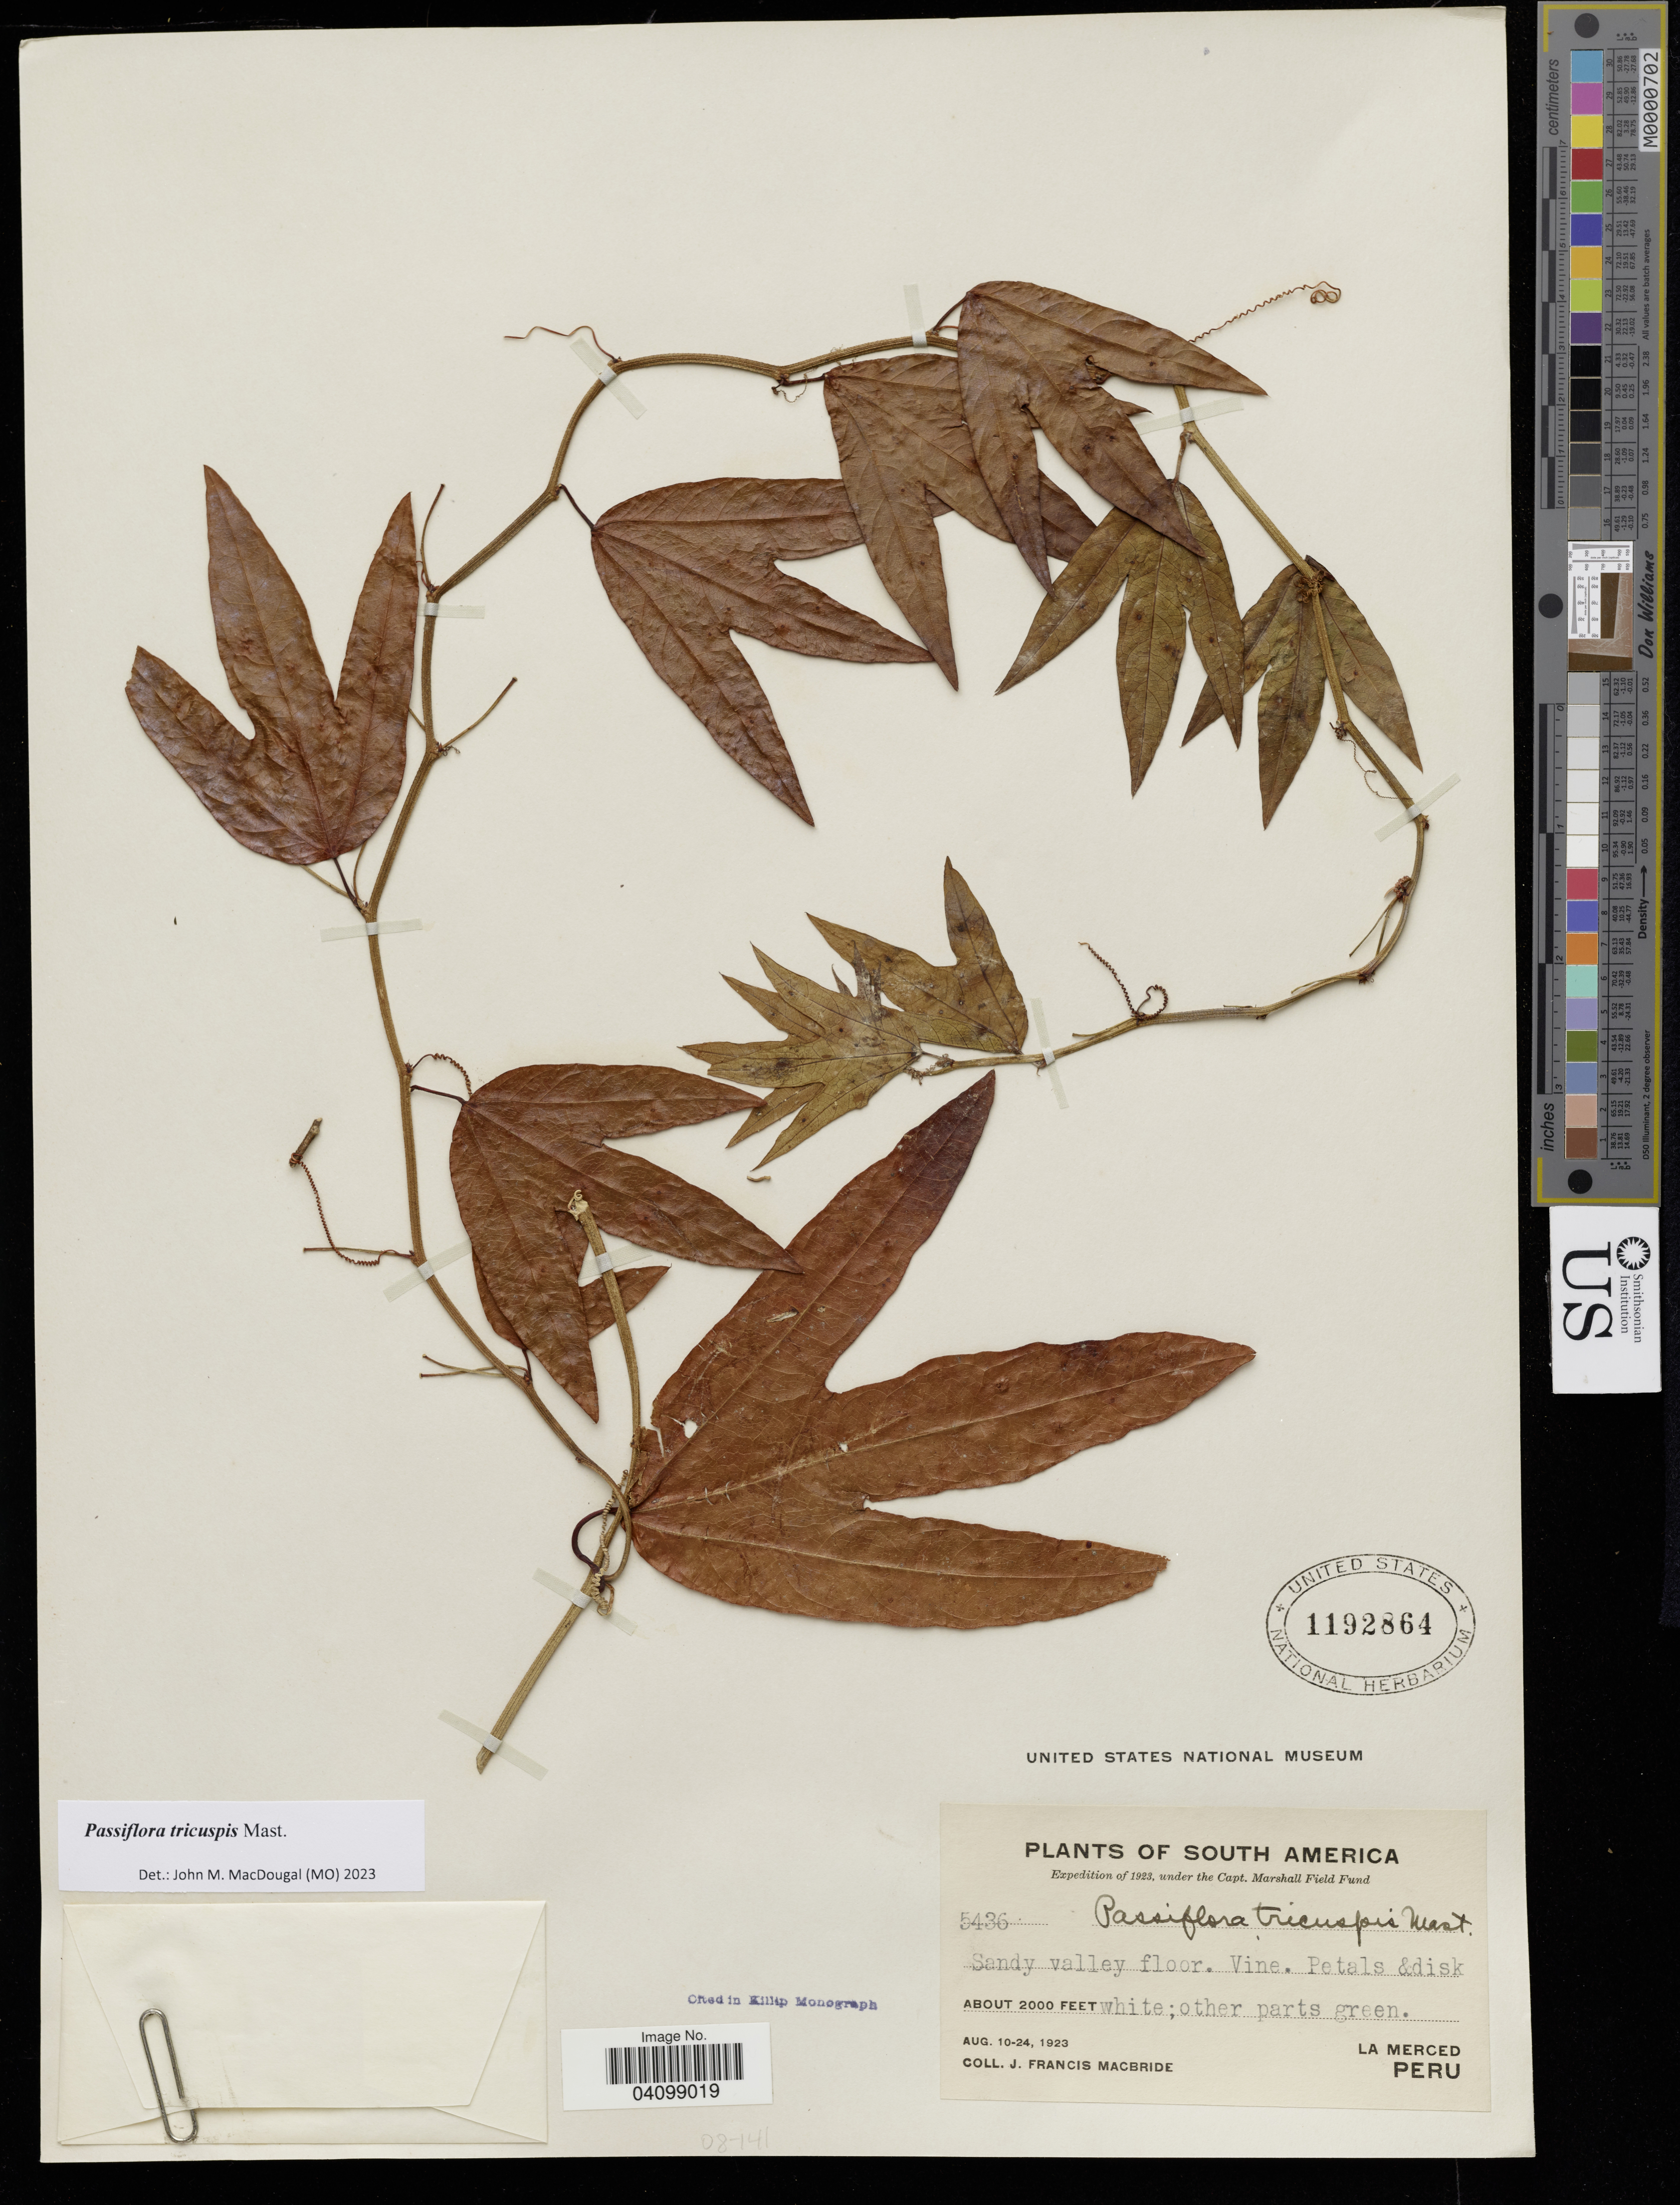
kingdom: Plantae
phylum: Tracheophyta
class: Magnoliopsida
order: Malpighiales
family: Passifloraceae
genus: Passiflora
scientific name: Passiflora tricuspis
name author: Mast.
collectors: J. F. Macbride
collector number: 5436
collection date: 1923-08-10/1923-08-24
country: Peru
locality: South America. La Merced.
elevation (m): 610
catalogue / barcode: US 1192864